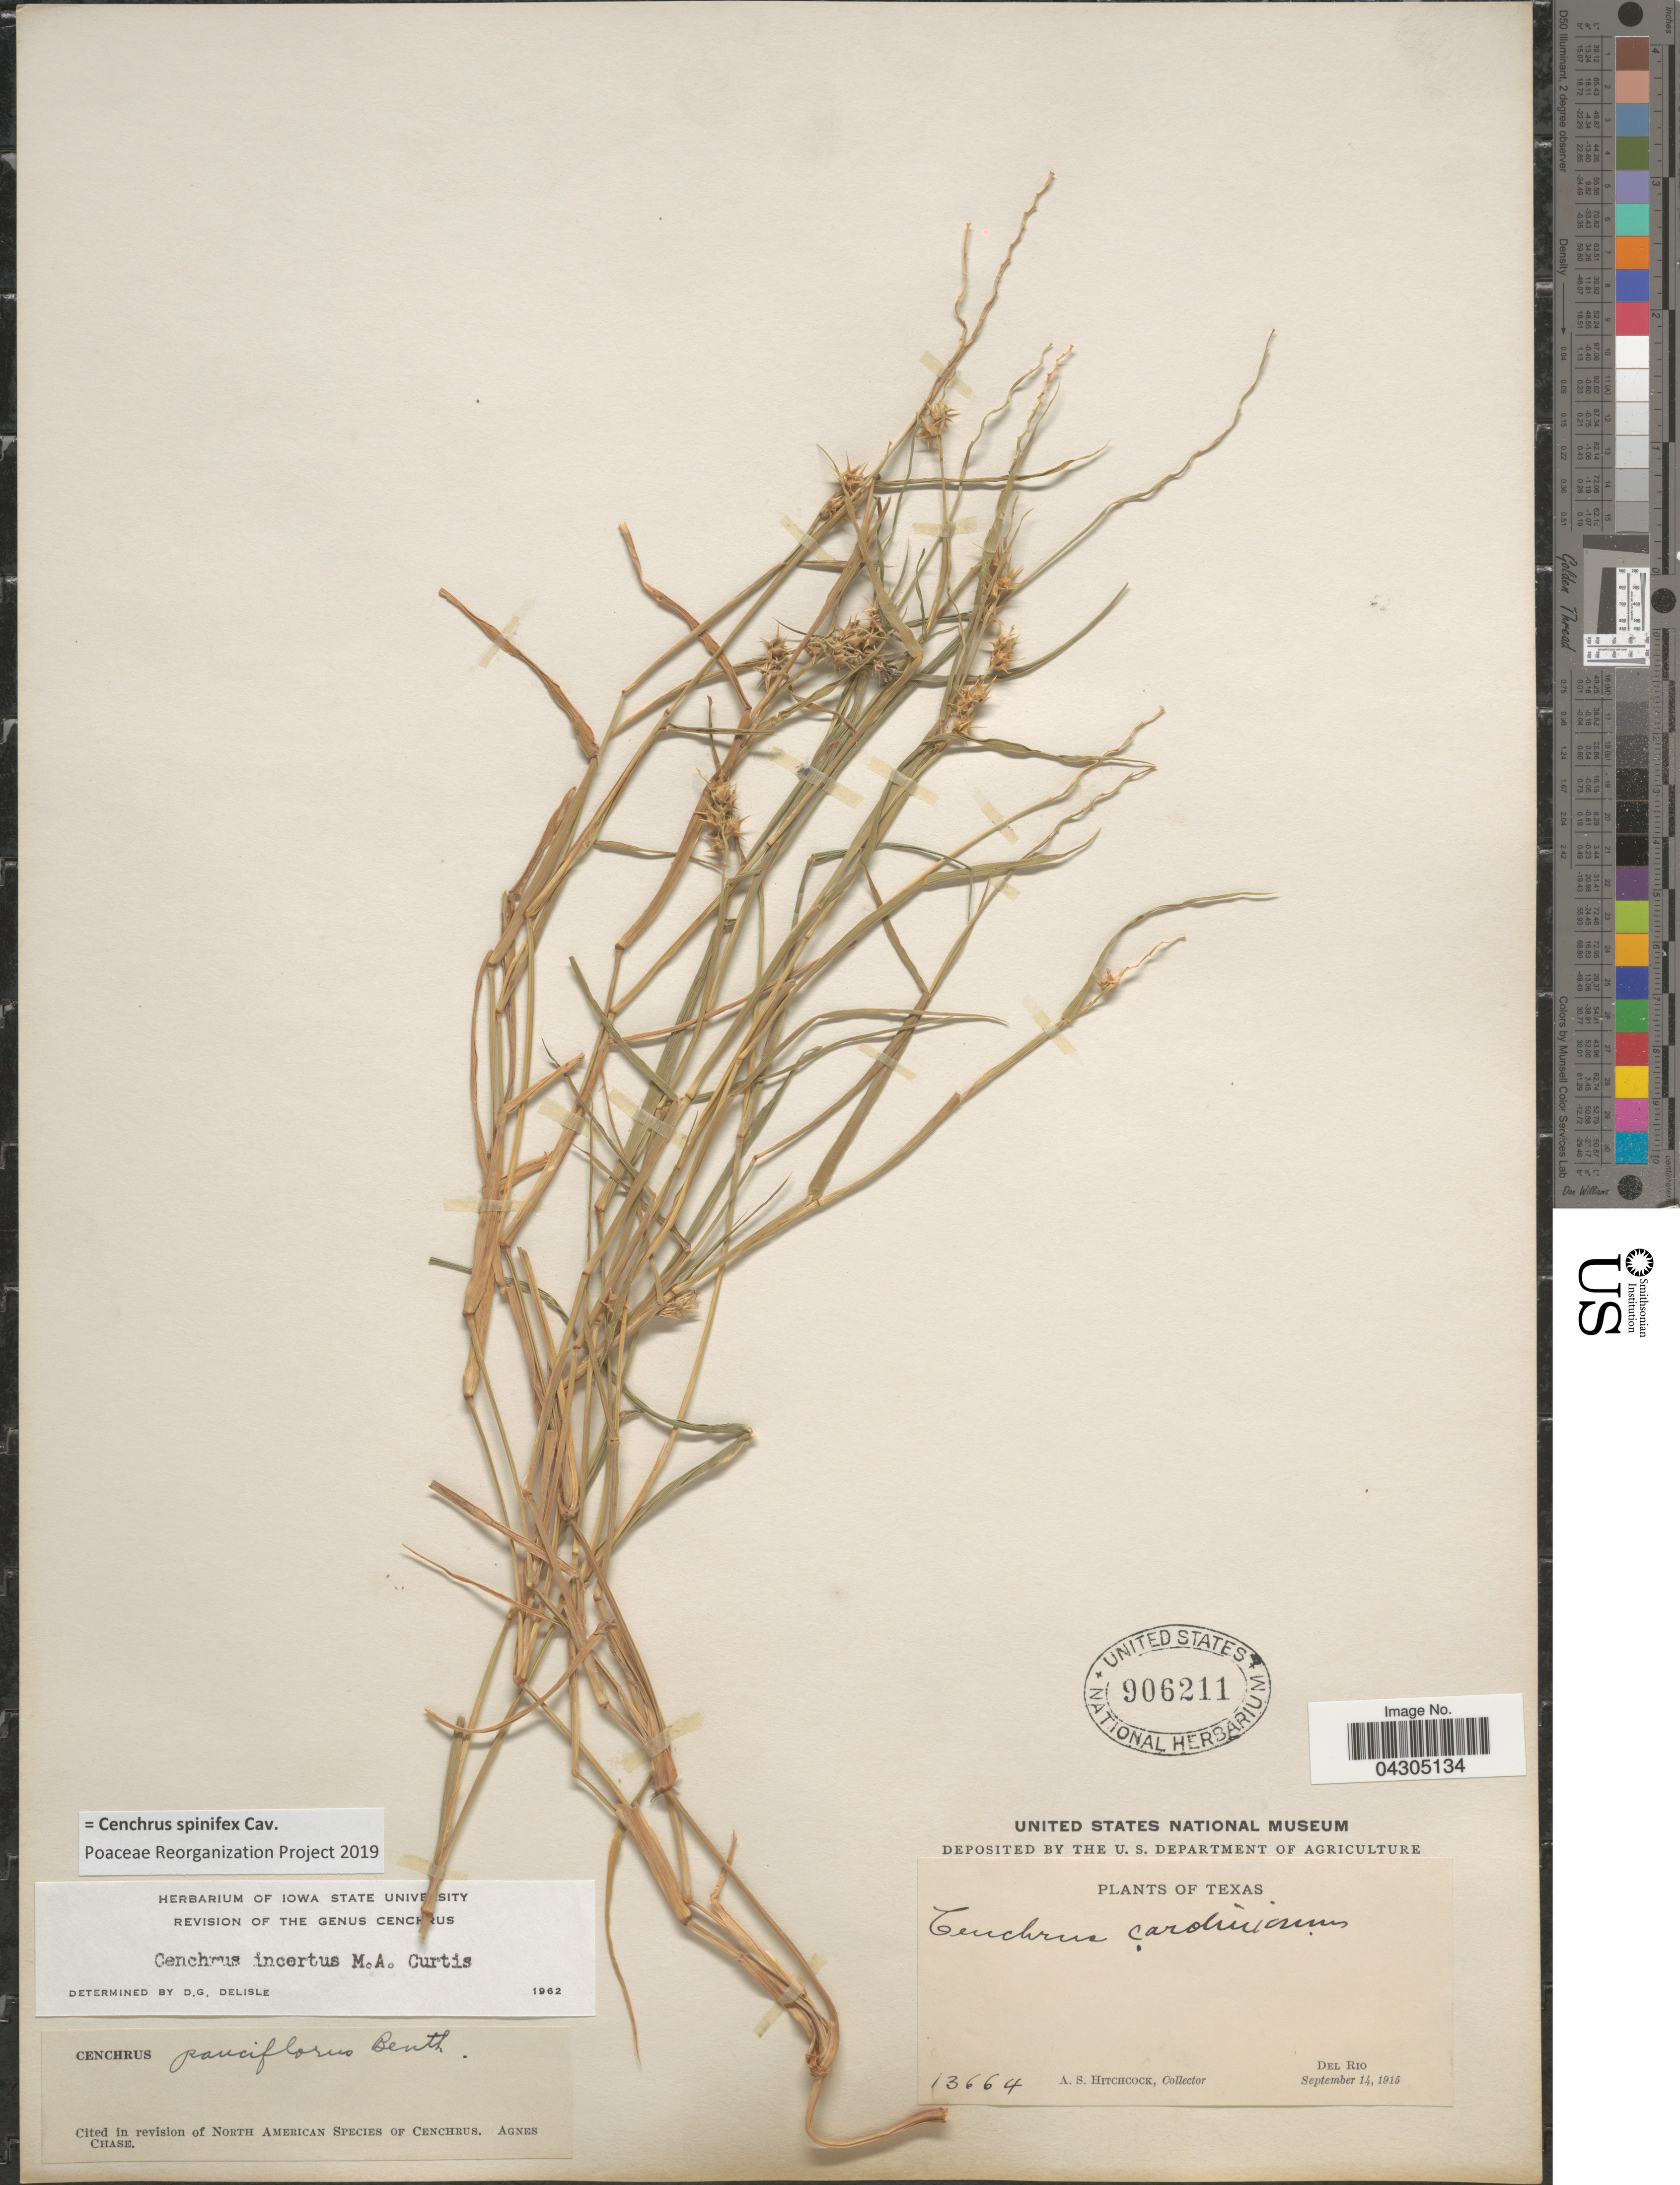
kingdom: Plantae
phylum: Tracheophyta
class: Liliopsida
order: Poales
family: Poaceae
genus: Cenchrus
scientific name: Cenchrus spinifex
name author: Cav.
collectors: A. S. Hitchcock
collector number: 13664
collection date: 1915-09-14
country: United States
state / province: Texas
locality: Del Rio.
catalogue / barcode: US 906211